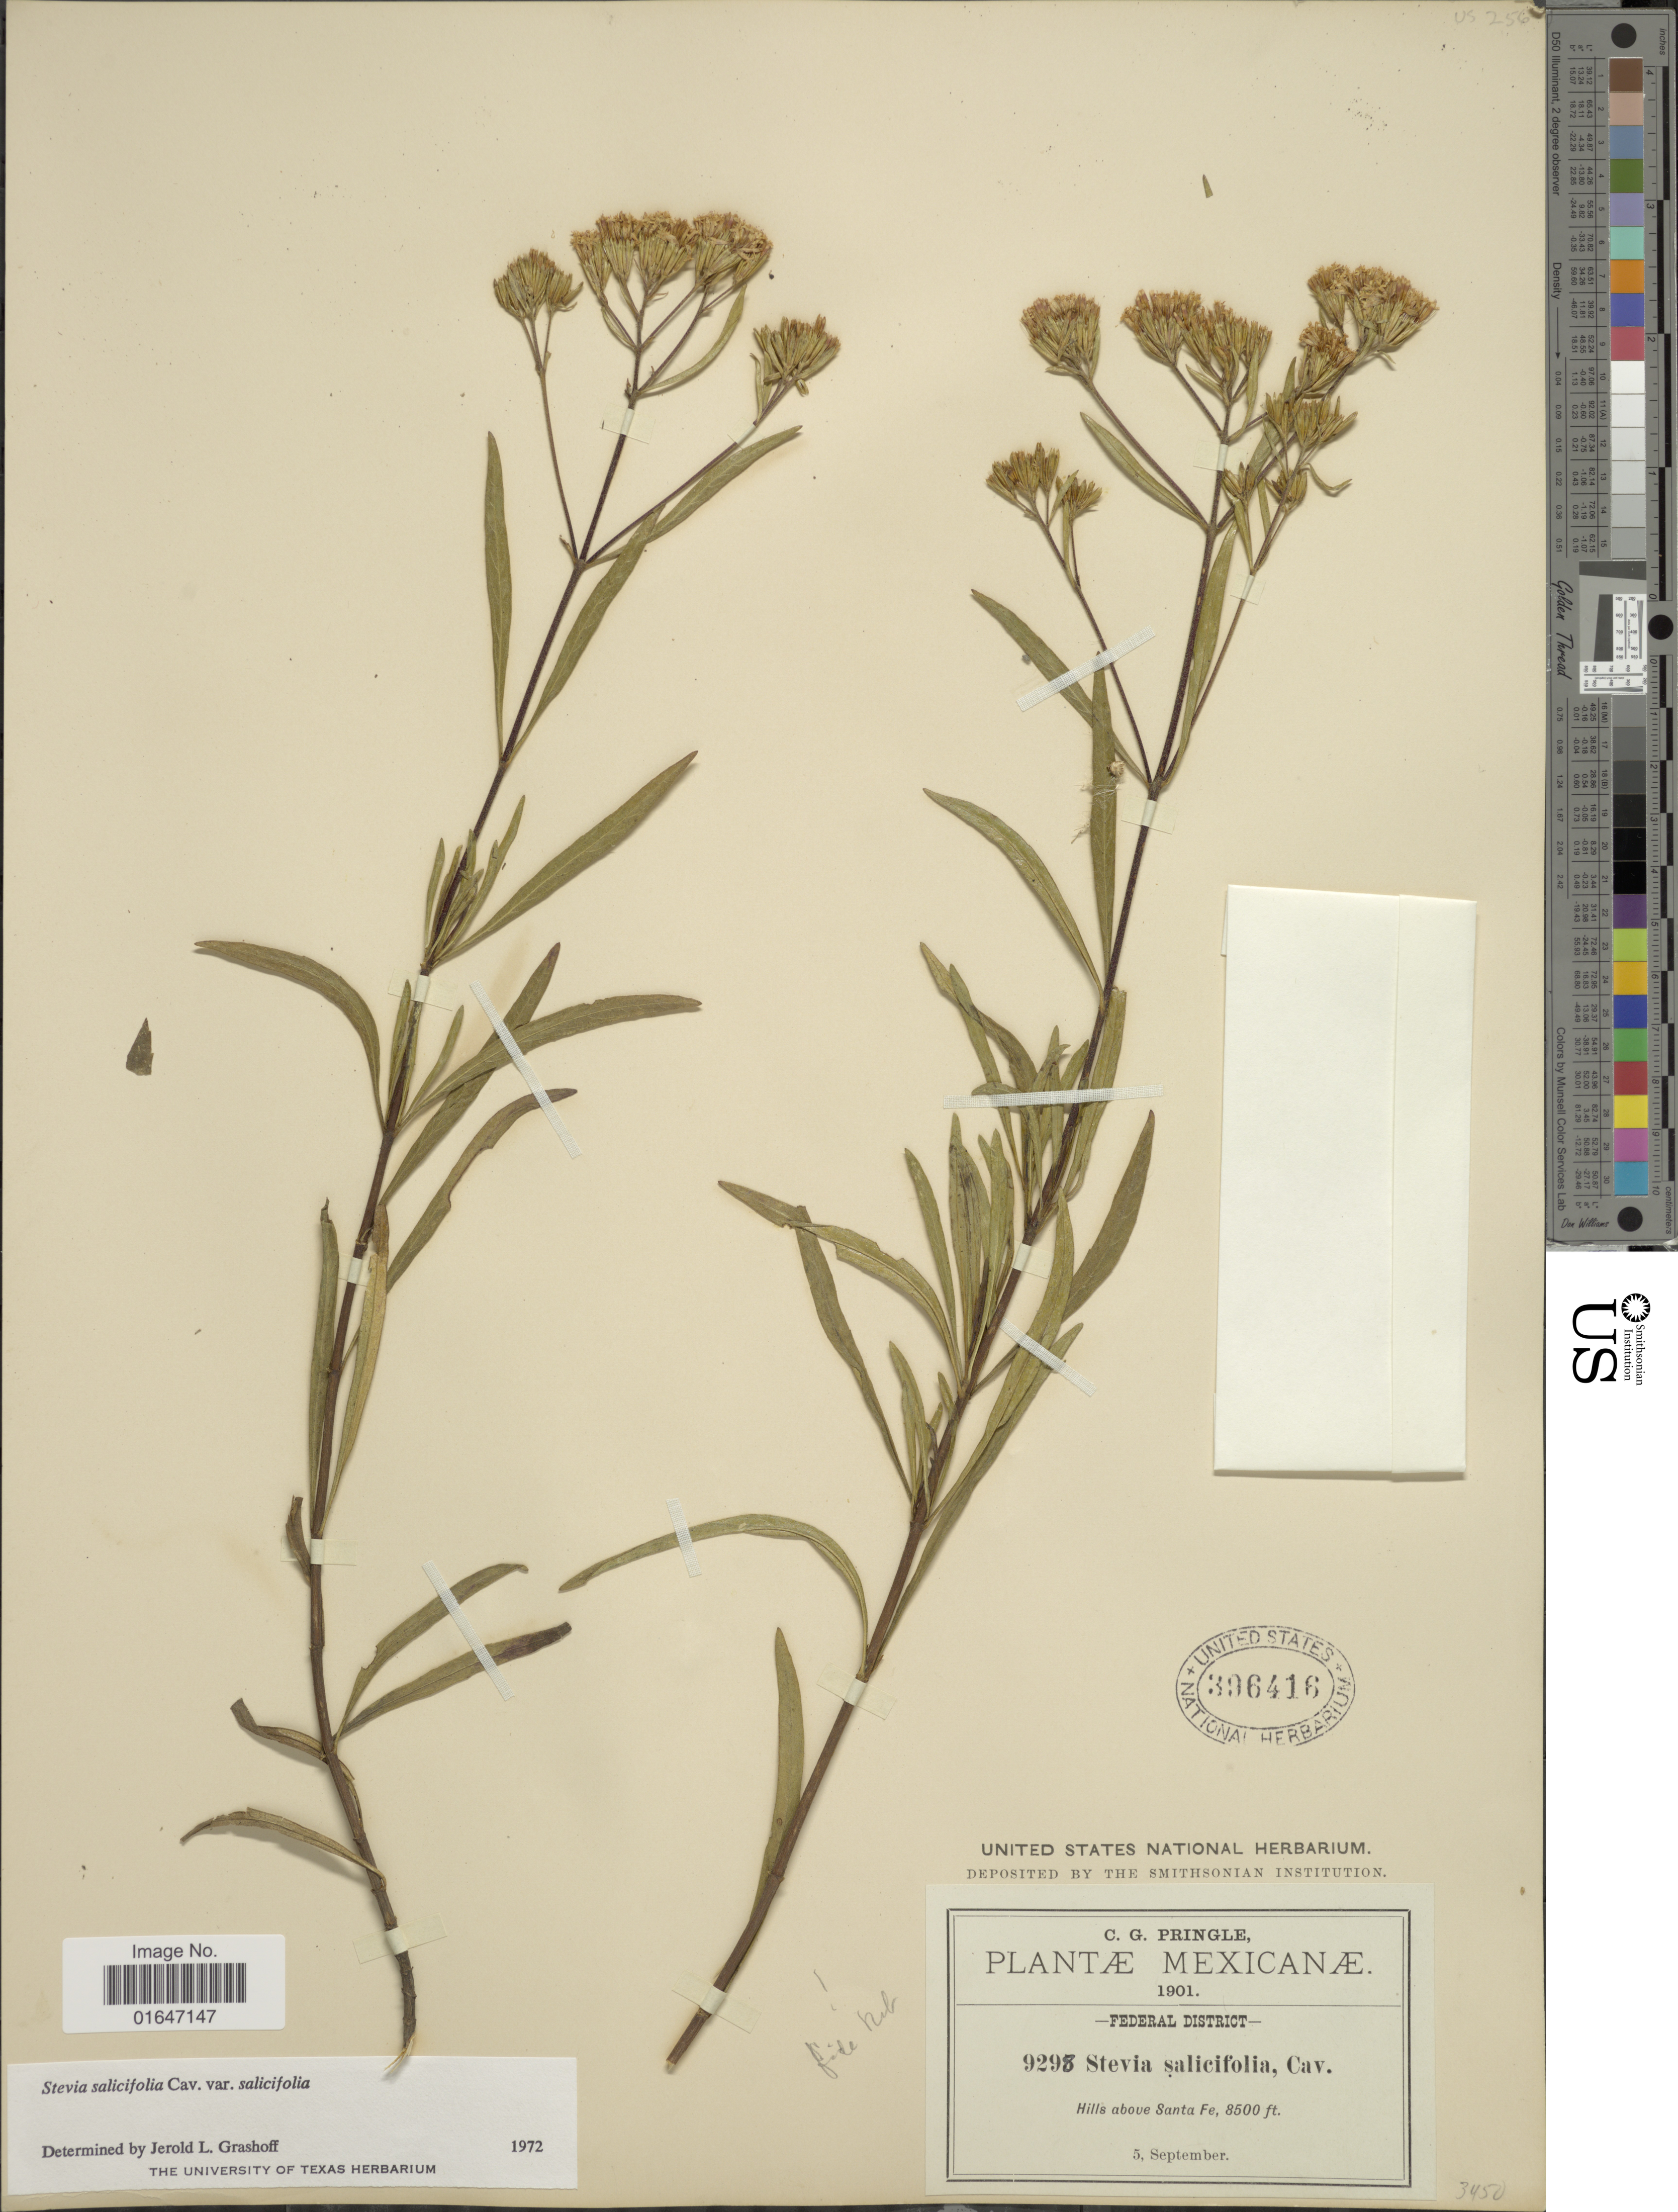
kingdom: Plantae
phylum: Tracheophyta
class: Magnoliopsida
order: Asterales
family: Asteraceae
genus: Stevia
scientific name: Stevia salicifolia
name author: Cav.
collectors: C. G. Pringle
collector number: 9298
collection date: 1901-09-05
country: Mexico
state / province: Distrito Federal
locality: Federal District, Hills above Santa Fe.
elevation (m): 2591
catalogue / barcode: US 396416